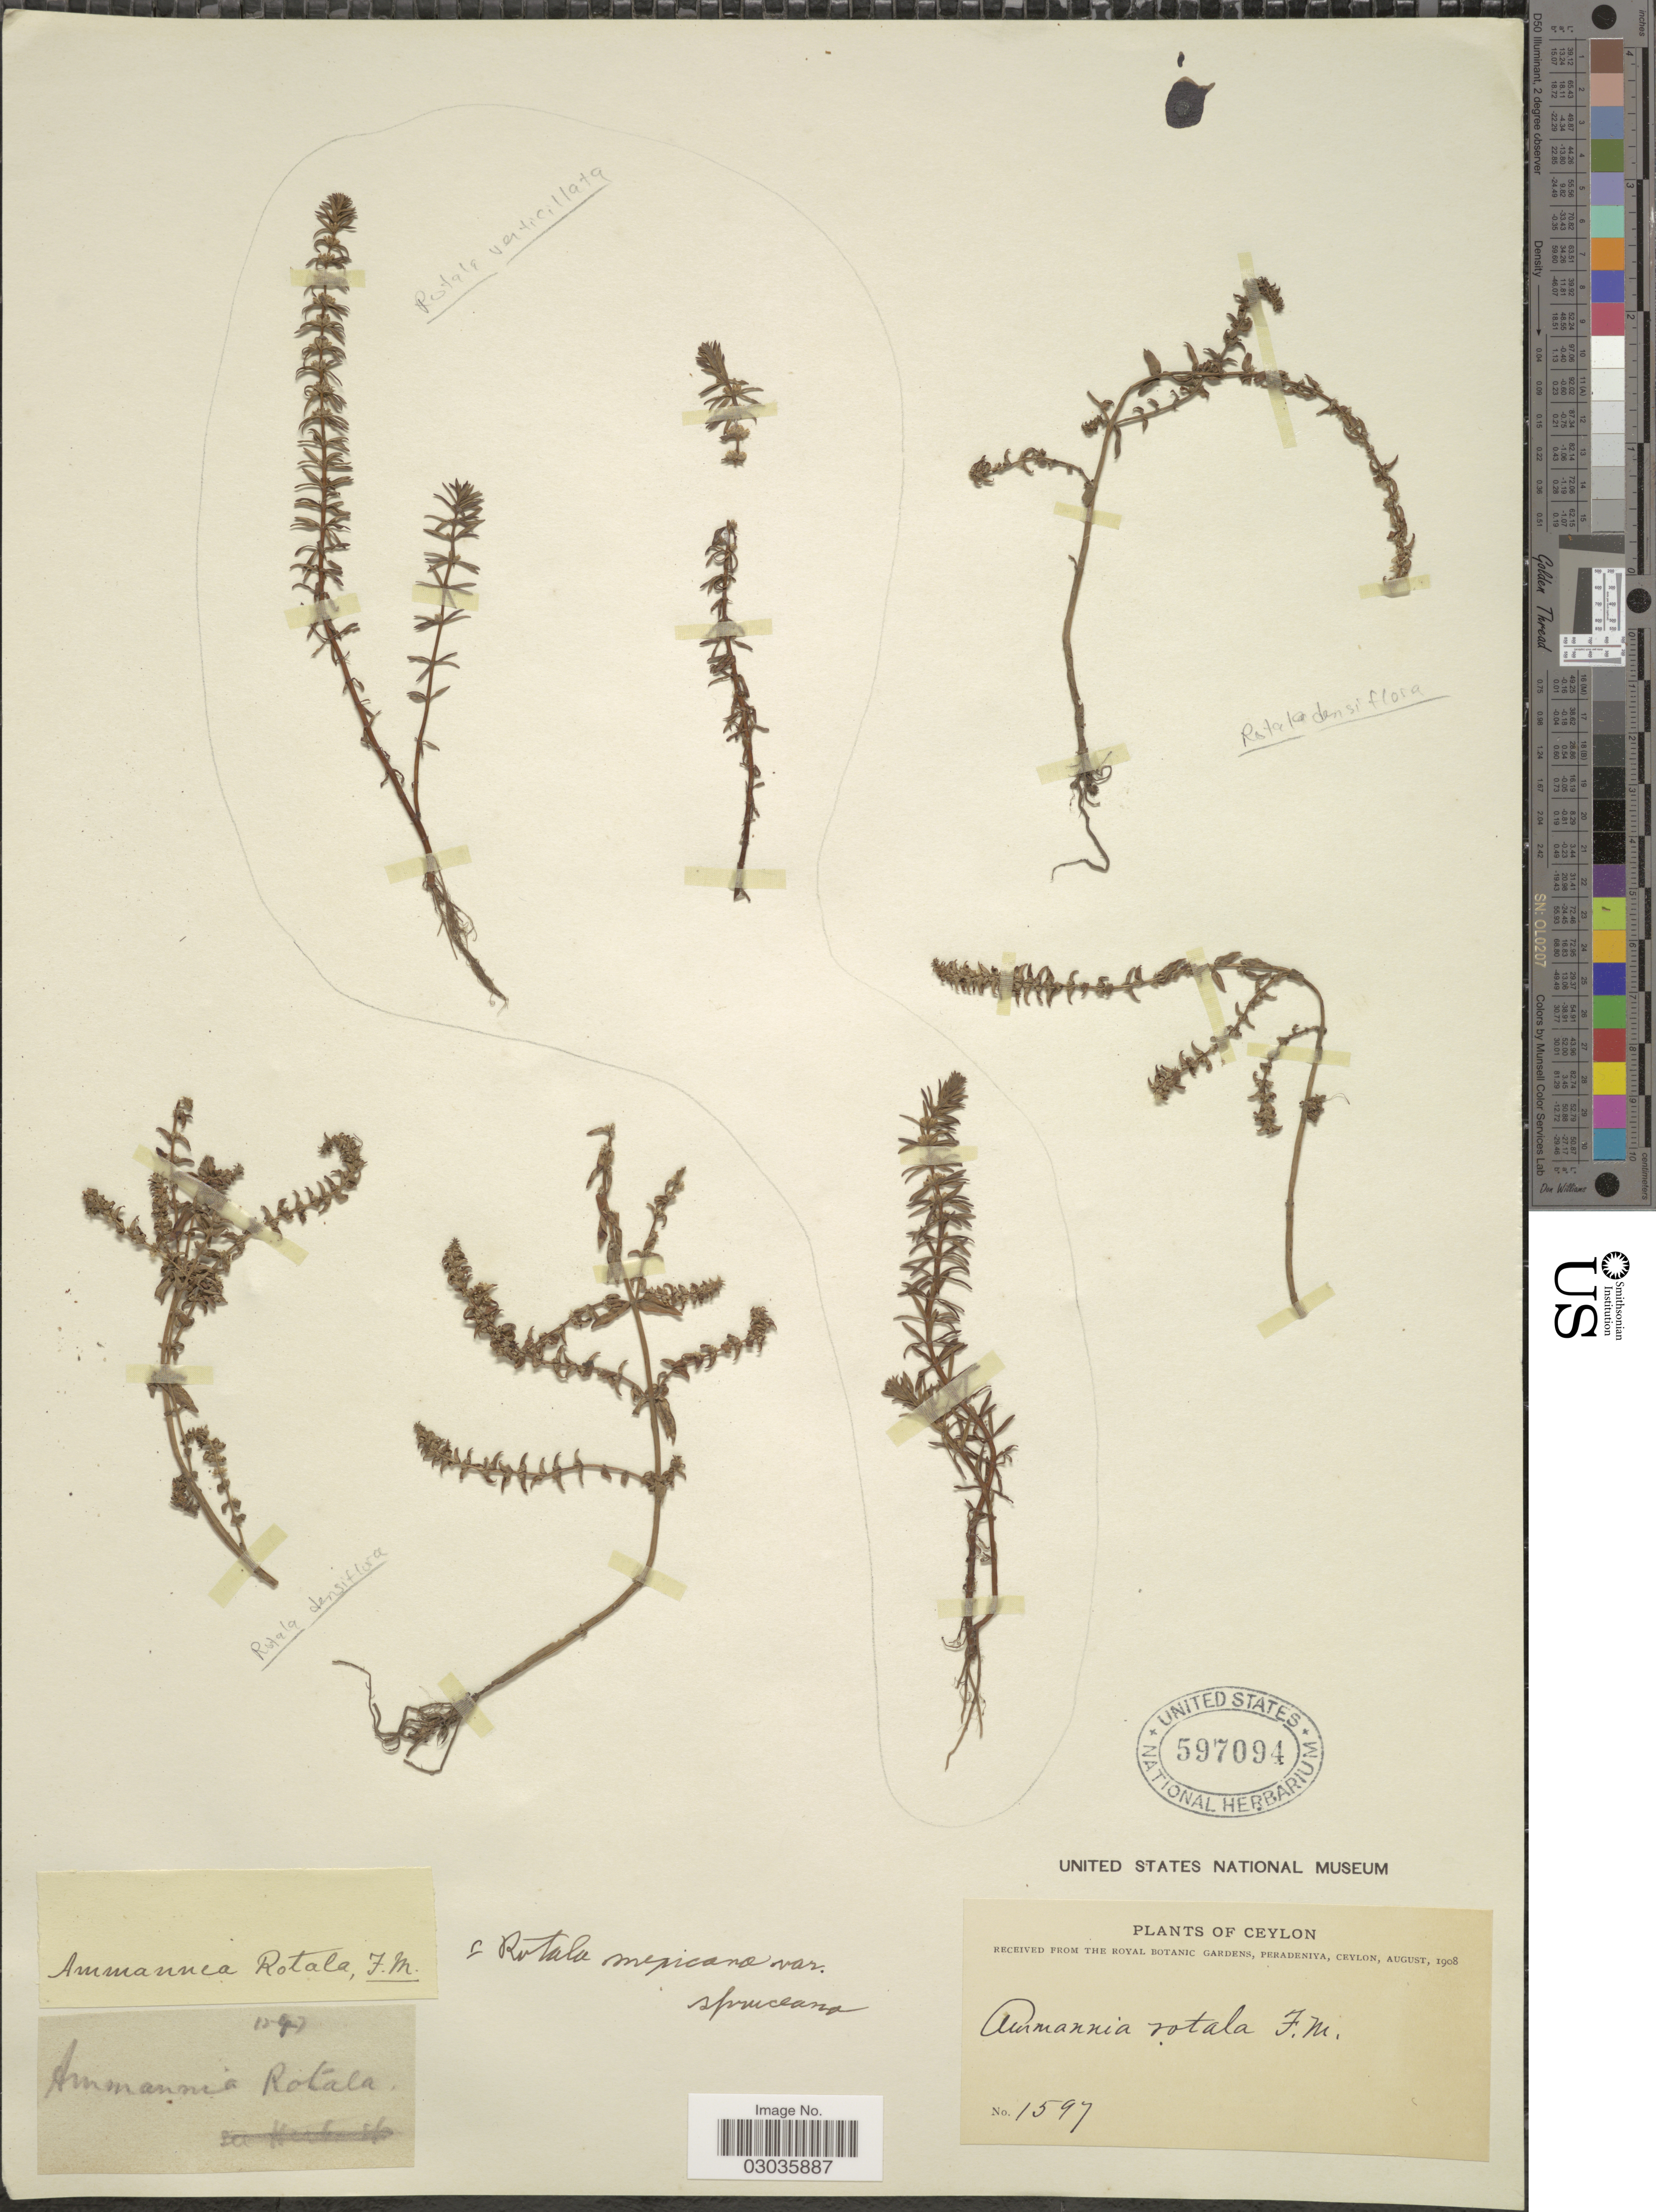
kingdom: Plantae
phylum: Tracheophyta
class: Magnoliopsida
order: Myrtales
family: Lythraceae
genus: Rotala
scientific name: Rotala verticillaris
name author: L.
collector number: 1597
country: Sri Lanka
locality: Ceylon.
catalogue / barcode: US 597094